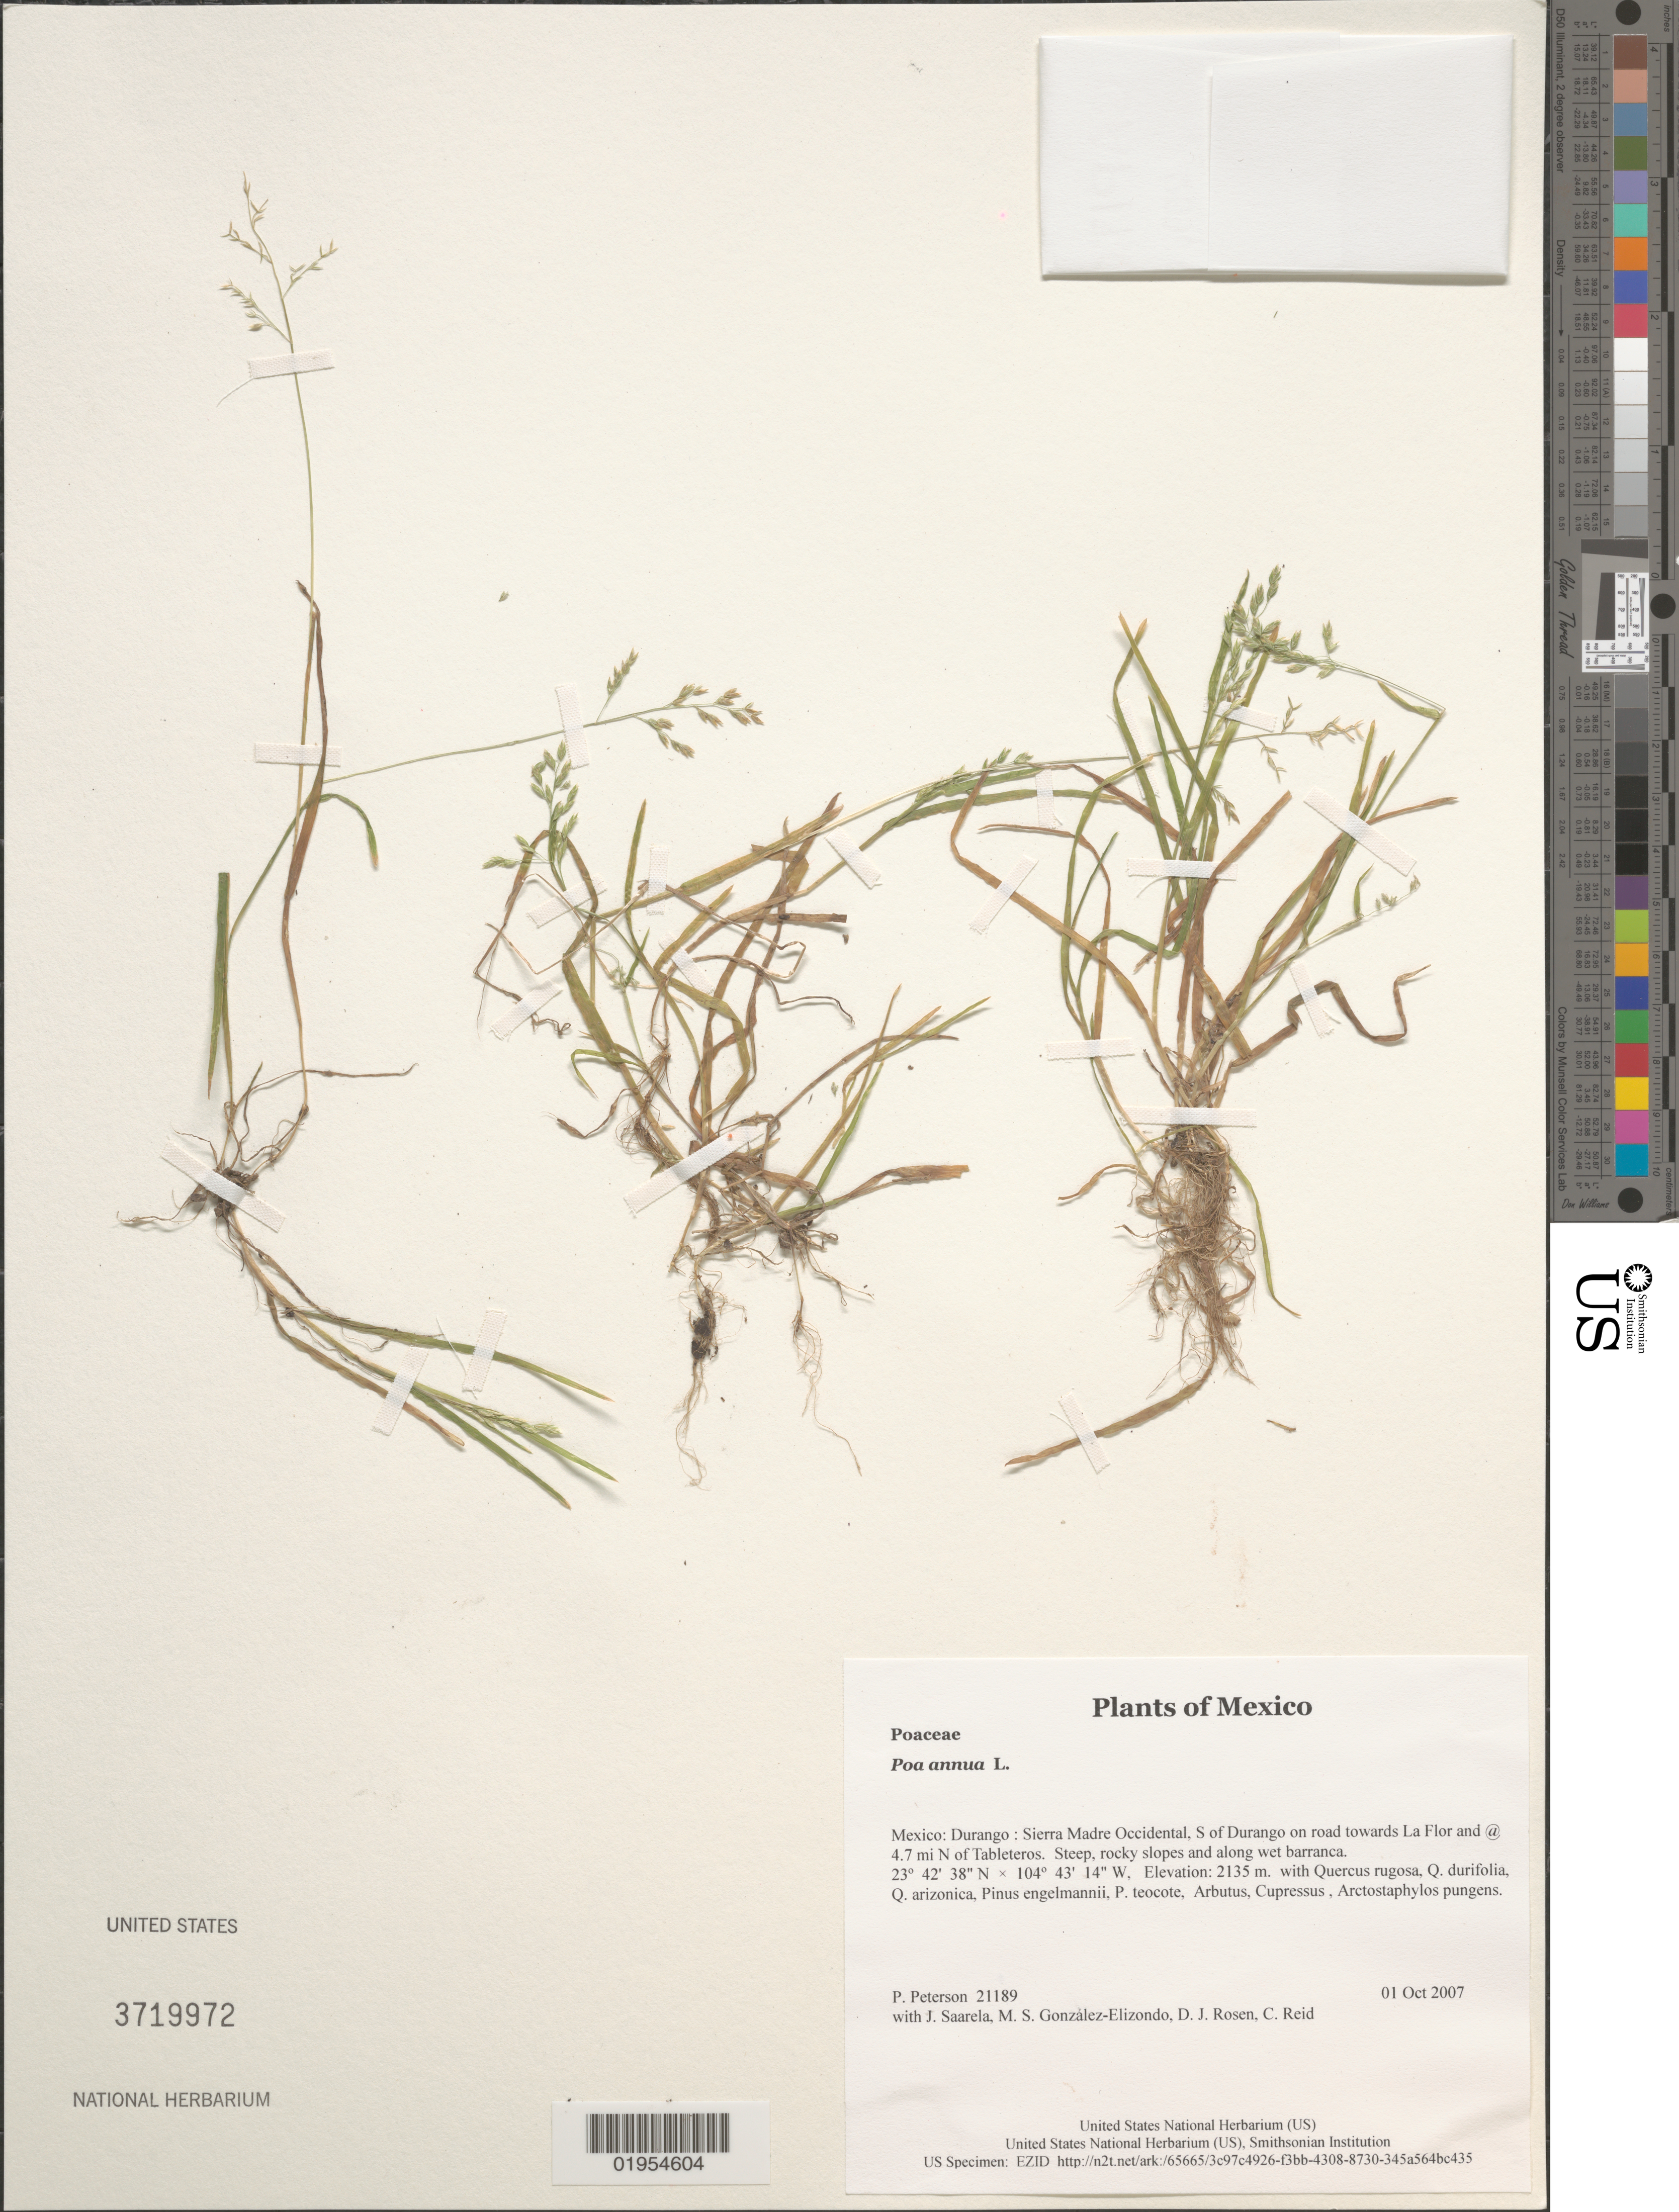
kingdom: Plantae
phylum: Tracheophyta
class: Liliopsida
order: Poales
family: Poaceae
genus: Poa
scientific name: Poa annua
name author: L.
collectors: P. M. Peterson, J. Saarela, M. S. González-Elizondo, D. J. Rosen & C. Reid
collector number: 21189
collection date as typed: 01 Oct 2007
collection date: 2007-10-01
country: Mexico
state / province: Durango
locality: Sierra Madre Occidental, S of Durango on road towards La Flor and @ 4.7 mi N of Tableteros. Steep, rocky slopes and along wet barranca.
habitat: with Quercus rugosa, Q. durifolia, Q. arizonica, Pinus engelmannii, P. teocote, Arbutus, Cupressus , Arctostaphylos pungens.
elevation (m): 2135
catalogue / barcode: US 3719972